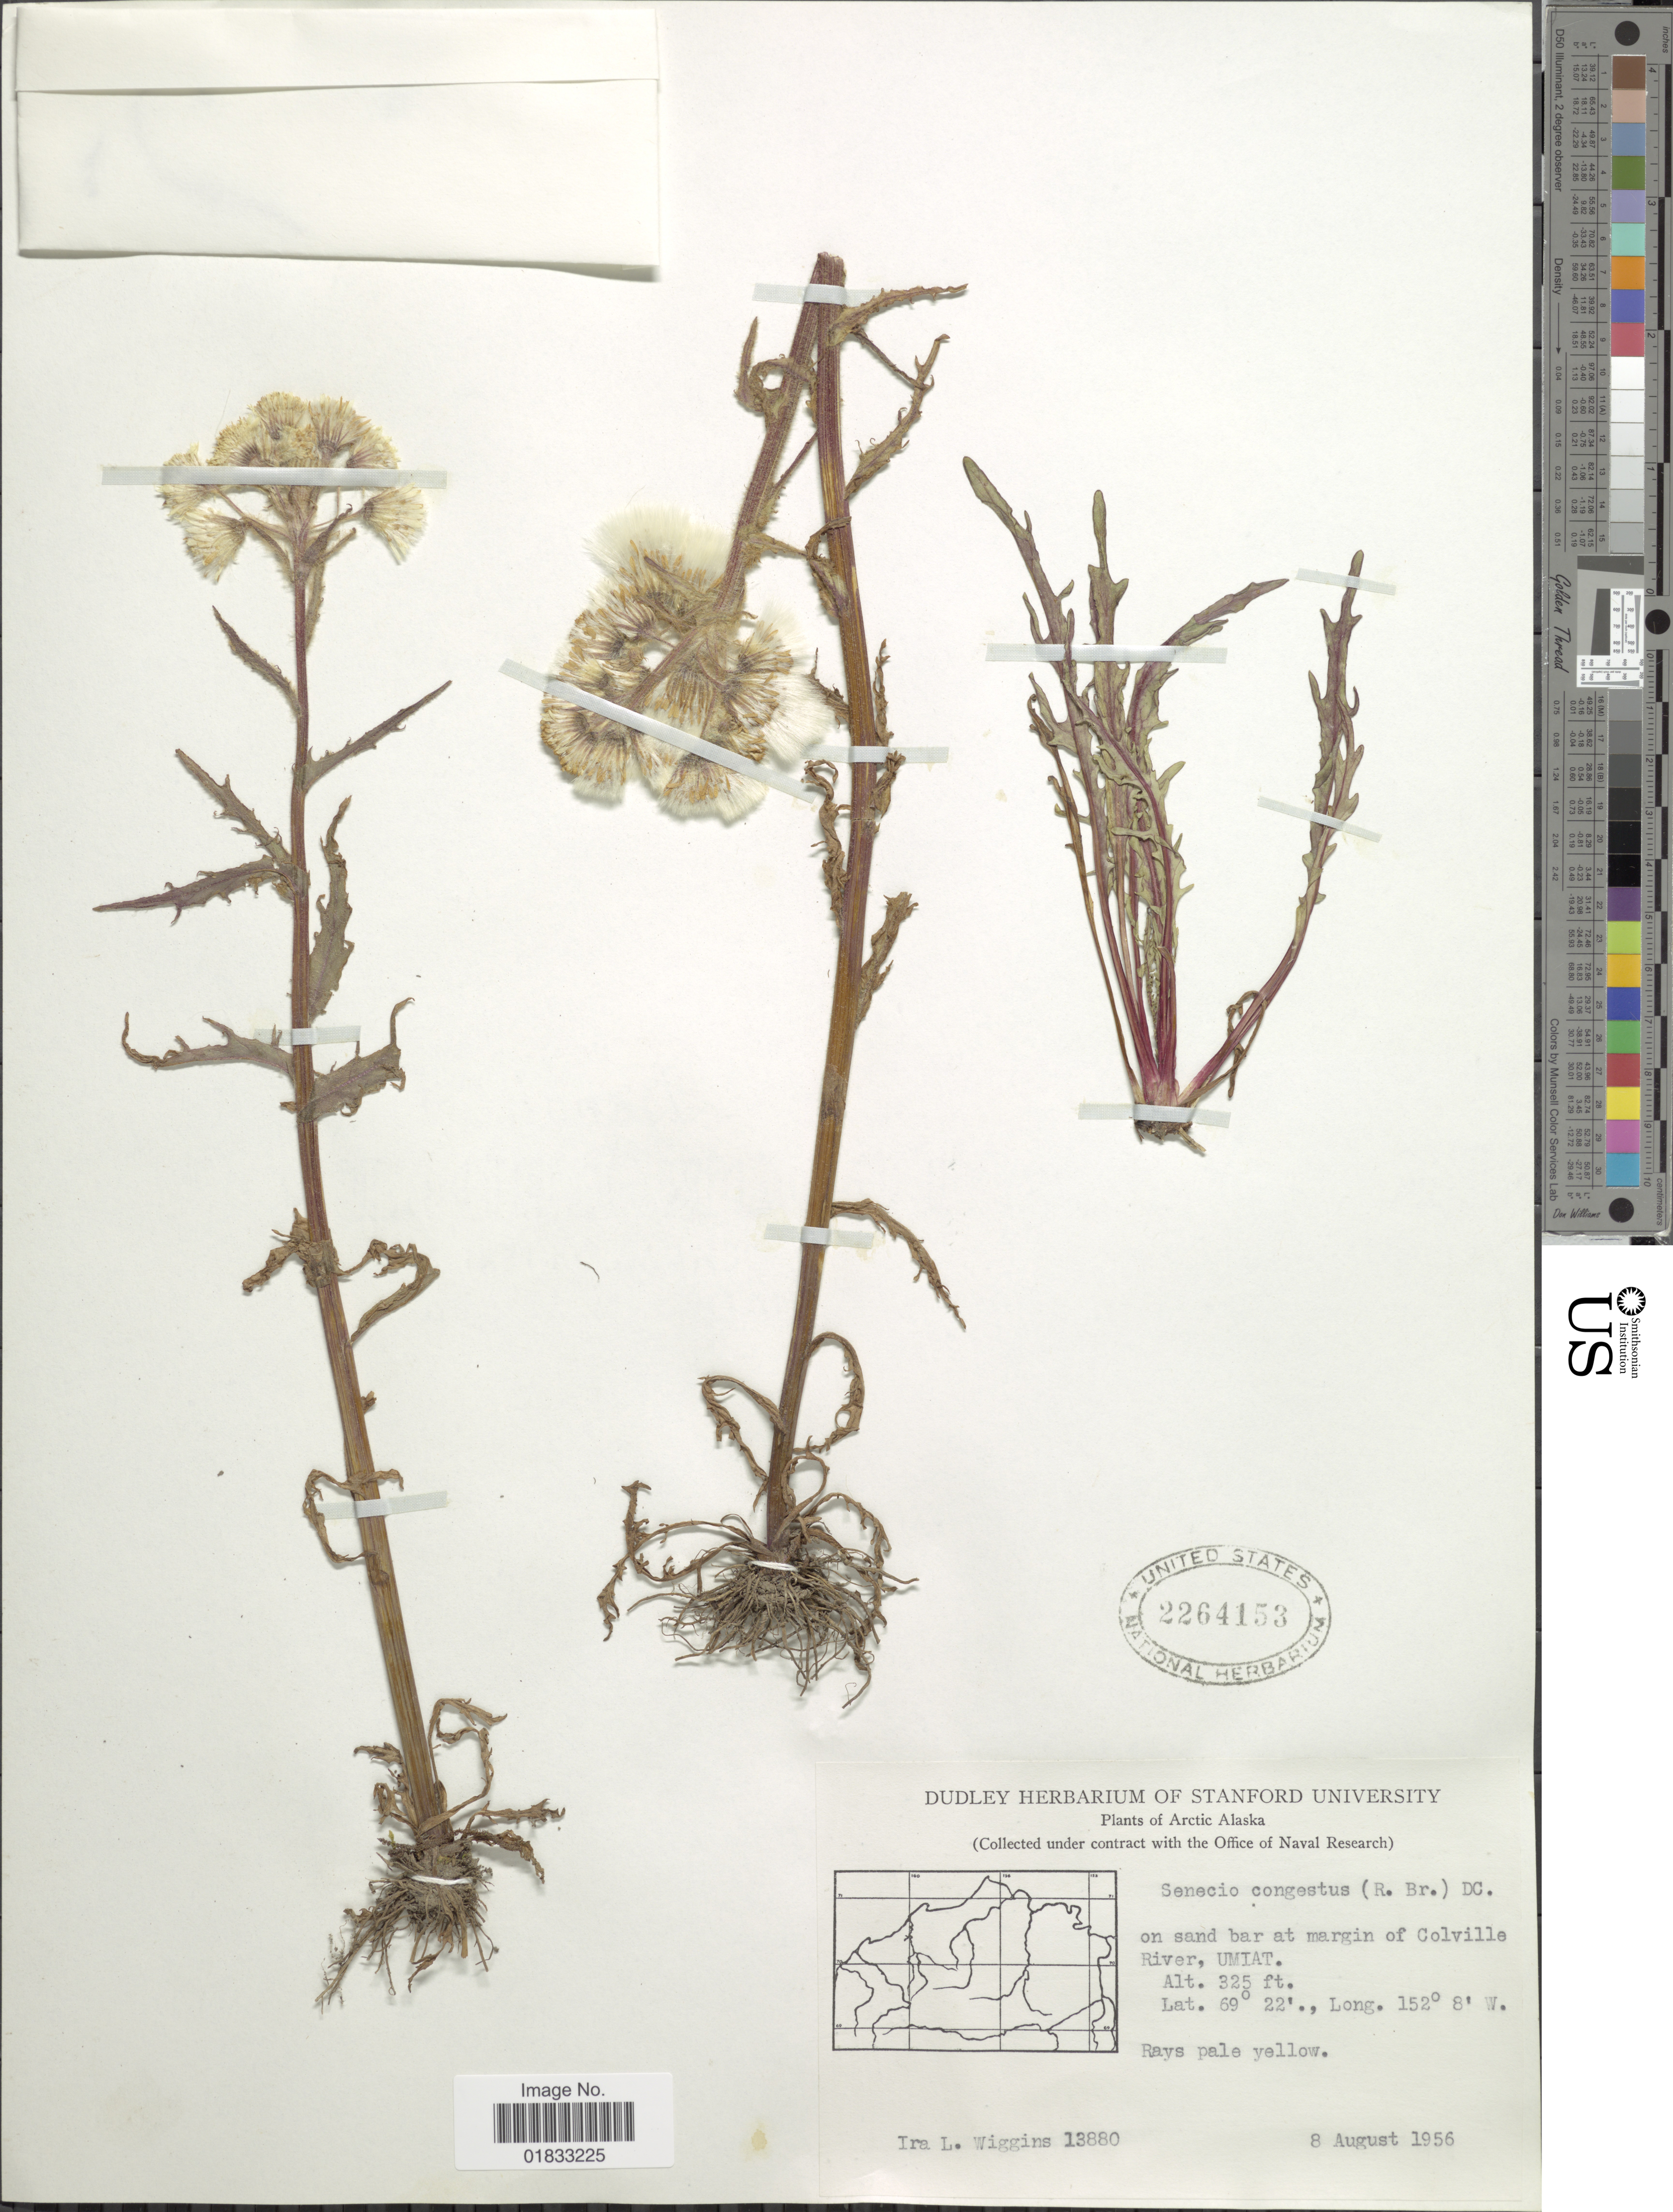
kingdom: Plantae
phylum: Tracheophyta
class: Magnoliopsida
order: Asterales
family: Asteraceae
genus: Tephroseris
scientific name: Tephroseris palustris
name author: (L.) Rchb.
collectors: I. L. Wiggins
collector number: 13880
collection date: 1956-08-08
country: United States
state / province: Alaska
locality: Arctic Alaska, on sand bar at margin of Colville River, Umiat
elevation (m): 99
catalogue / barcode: US 2264153